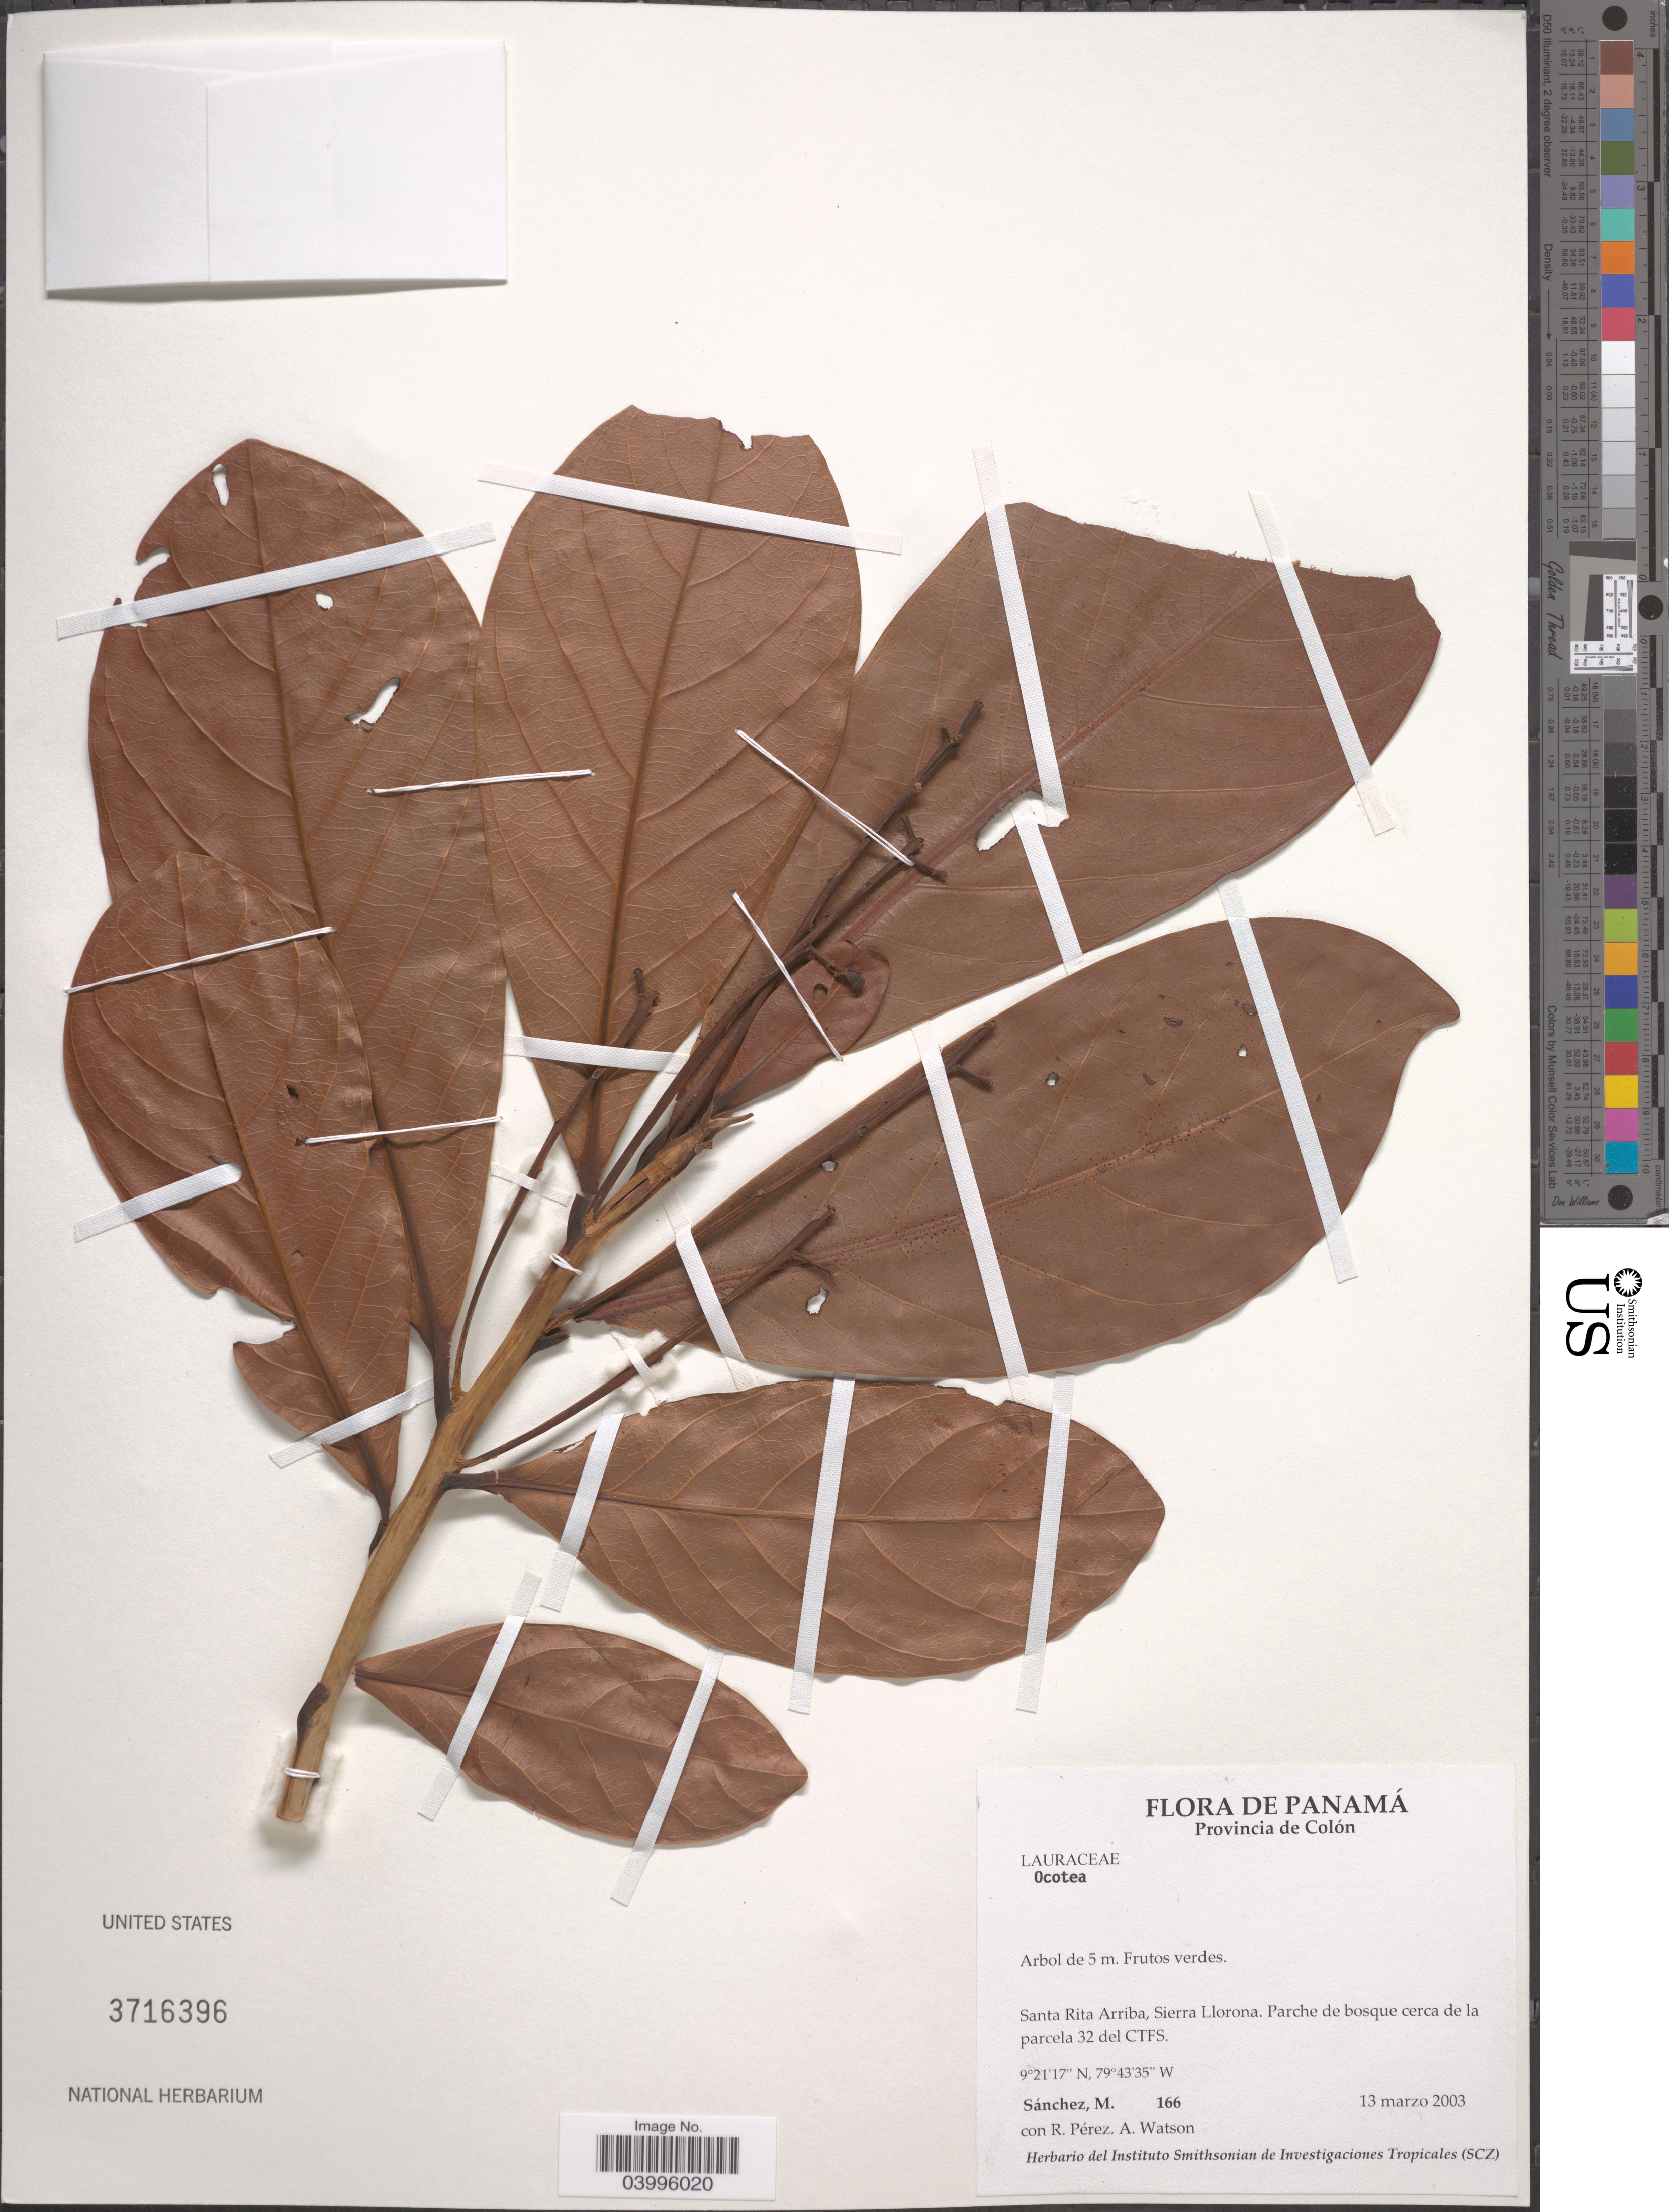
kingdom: Plantae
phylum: Tracheophyta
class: Magnoliopsida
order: Laurales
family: Lauraceae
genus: Ocotea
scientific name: Ocotea sp.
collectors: M. Sánchez, R. Perez & A. Watson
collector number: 166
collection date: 2003-03-13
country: Panama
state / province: Colón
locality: Santa Rita Arriba, Sierra Llorona, Parche de bosque cerca de la parcela 32 del CTFS.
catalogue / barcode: US 3716396